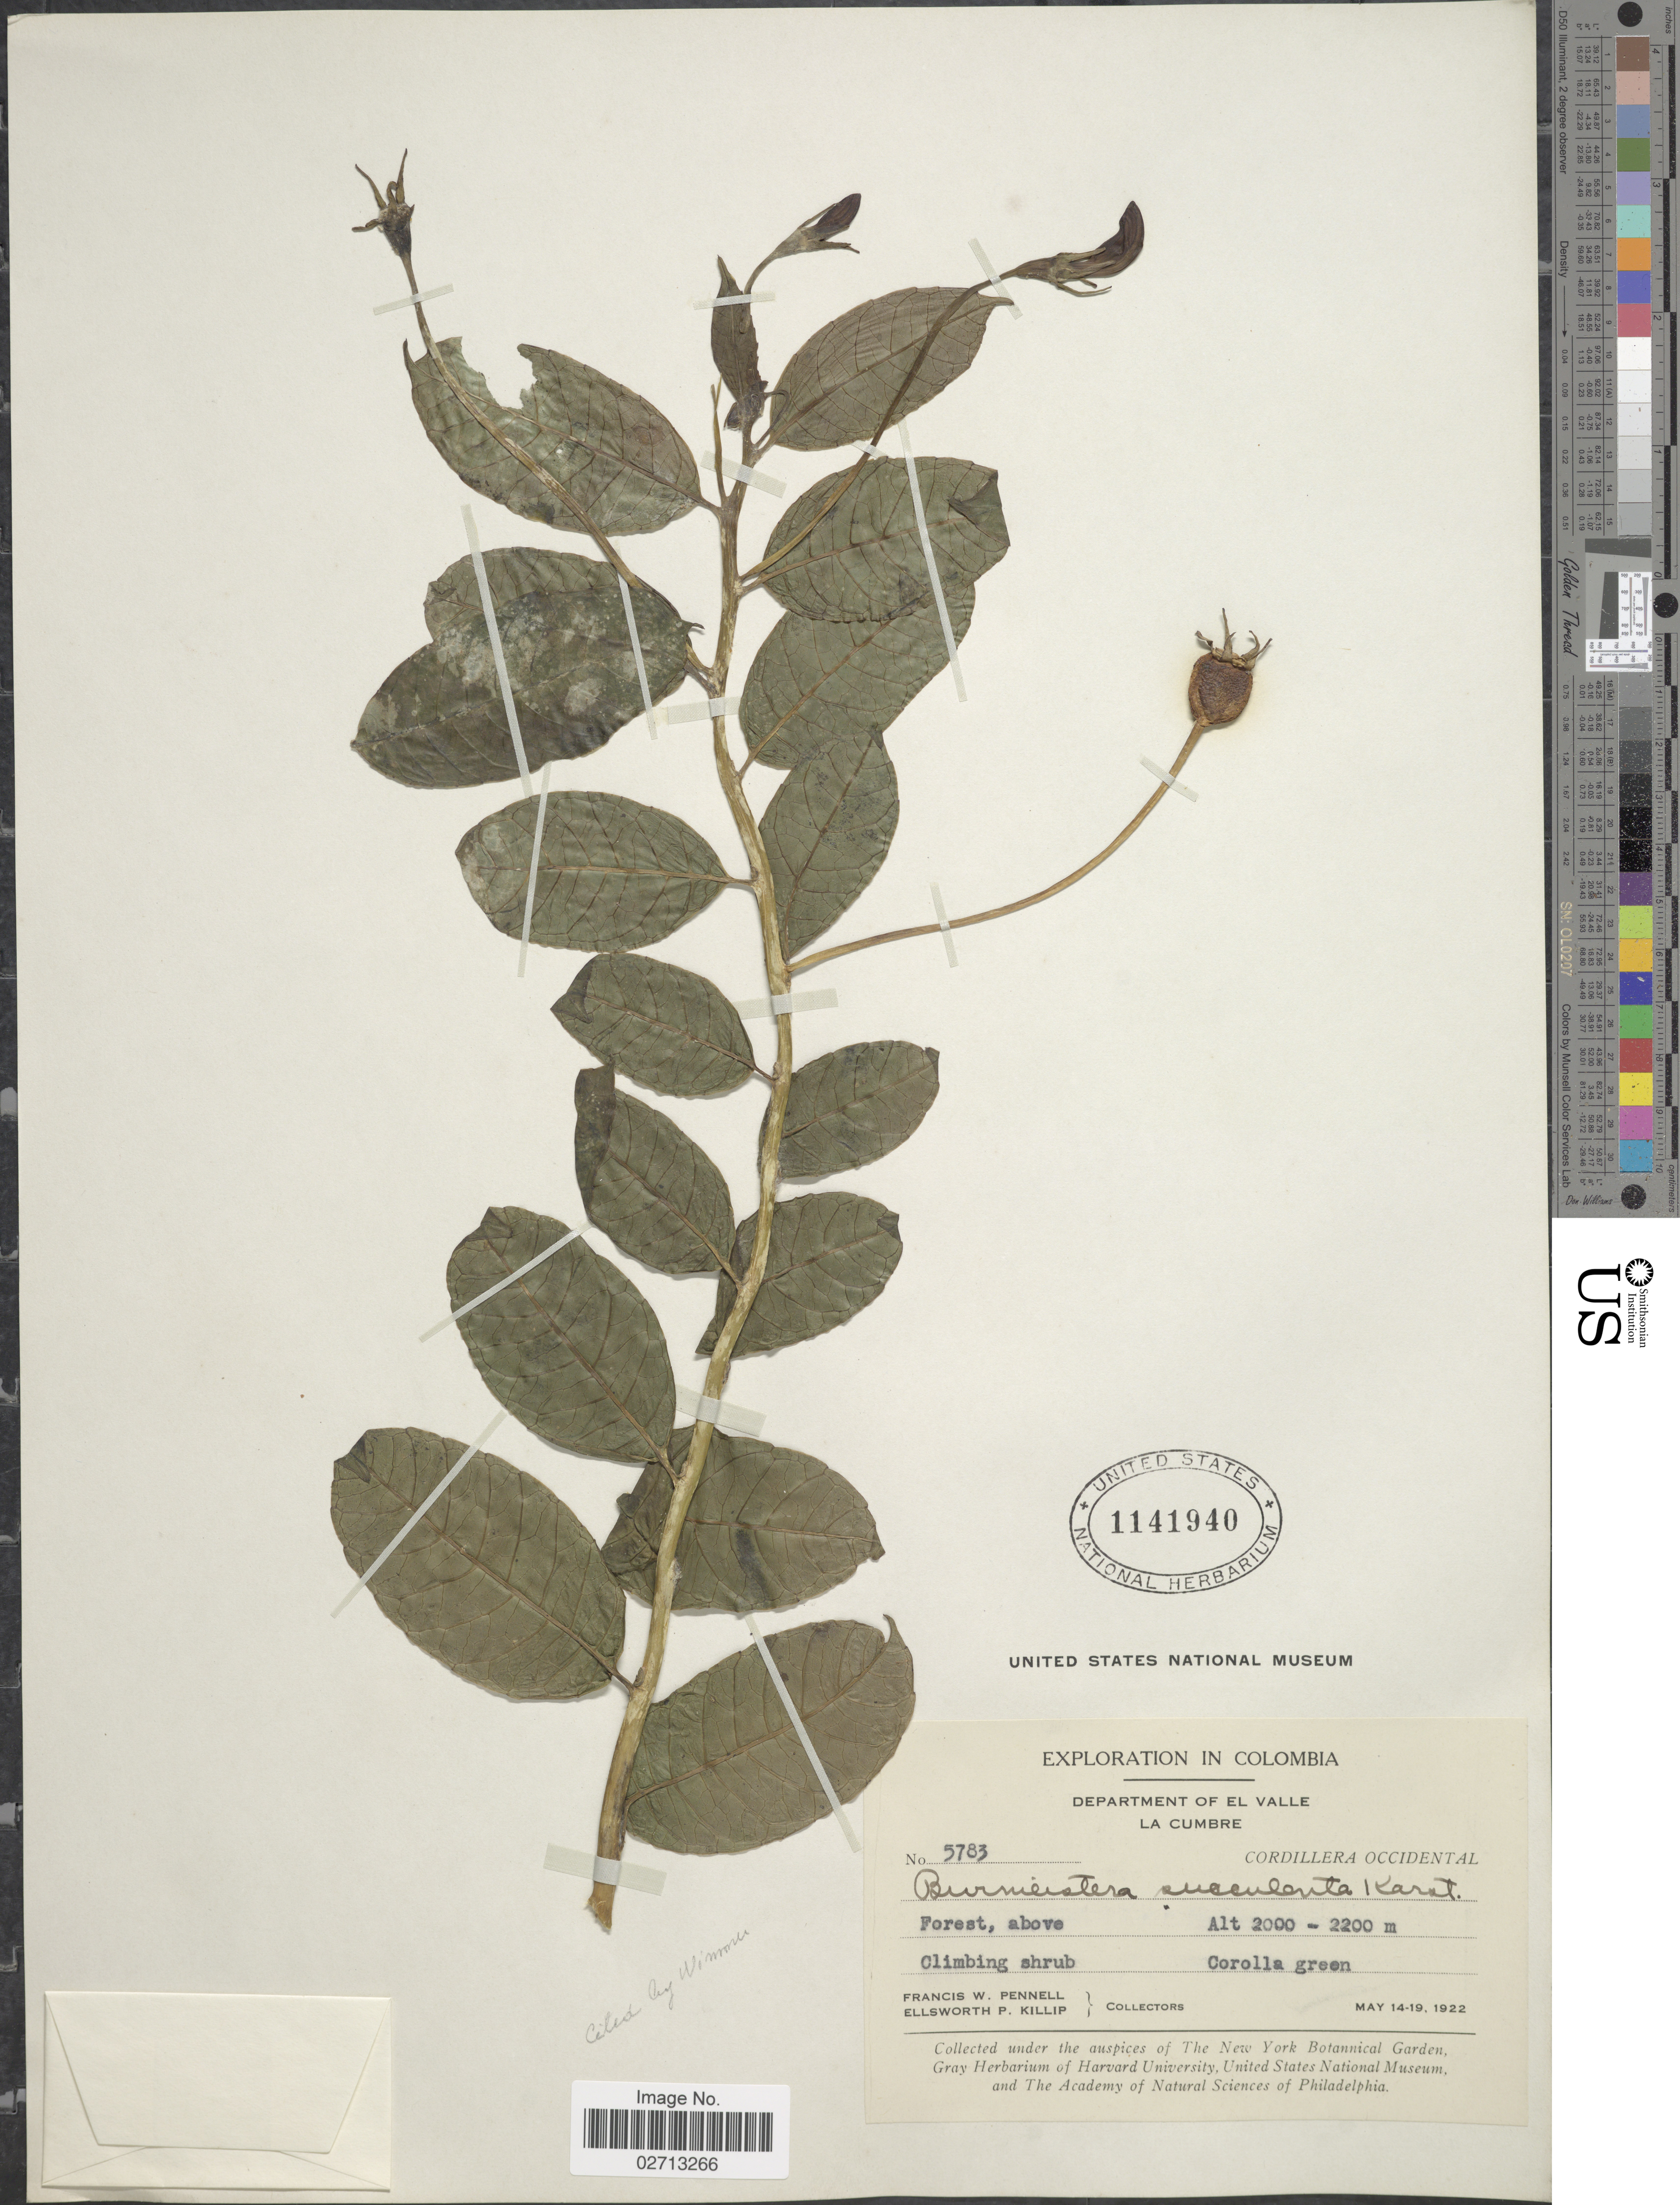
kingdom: Plantae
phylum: Tracheophyta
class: Magnoliopsida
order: Asterales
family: Campanulaceae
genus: Burmeistera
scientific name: Burmeistera succulenta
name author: H. Karst. & Triana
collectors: F. W. Pennell & E. P. Killip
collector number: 5783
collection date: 1922-05-14/1922-05-19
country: Colombia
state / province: Valle del Cauca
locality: Department of El Valle. La Cumbre. Cordillera Occidental.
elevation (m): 2000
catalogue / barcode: US 1141940